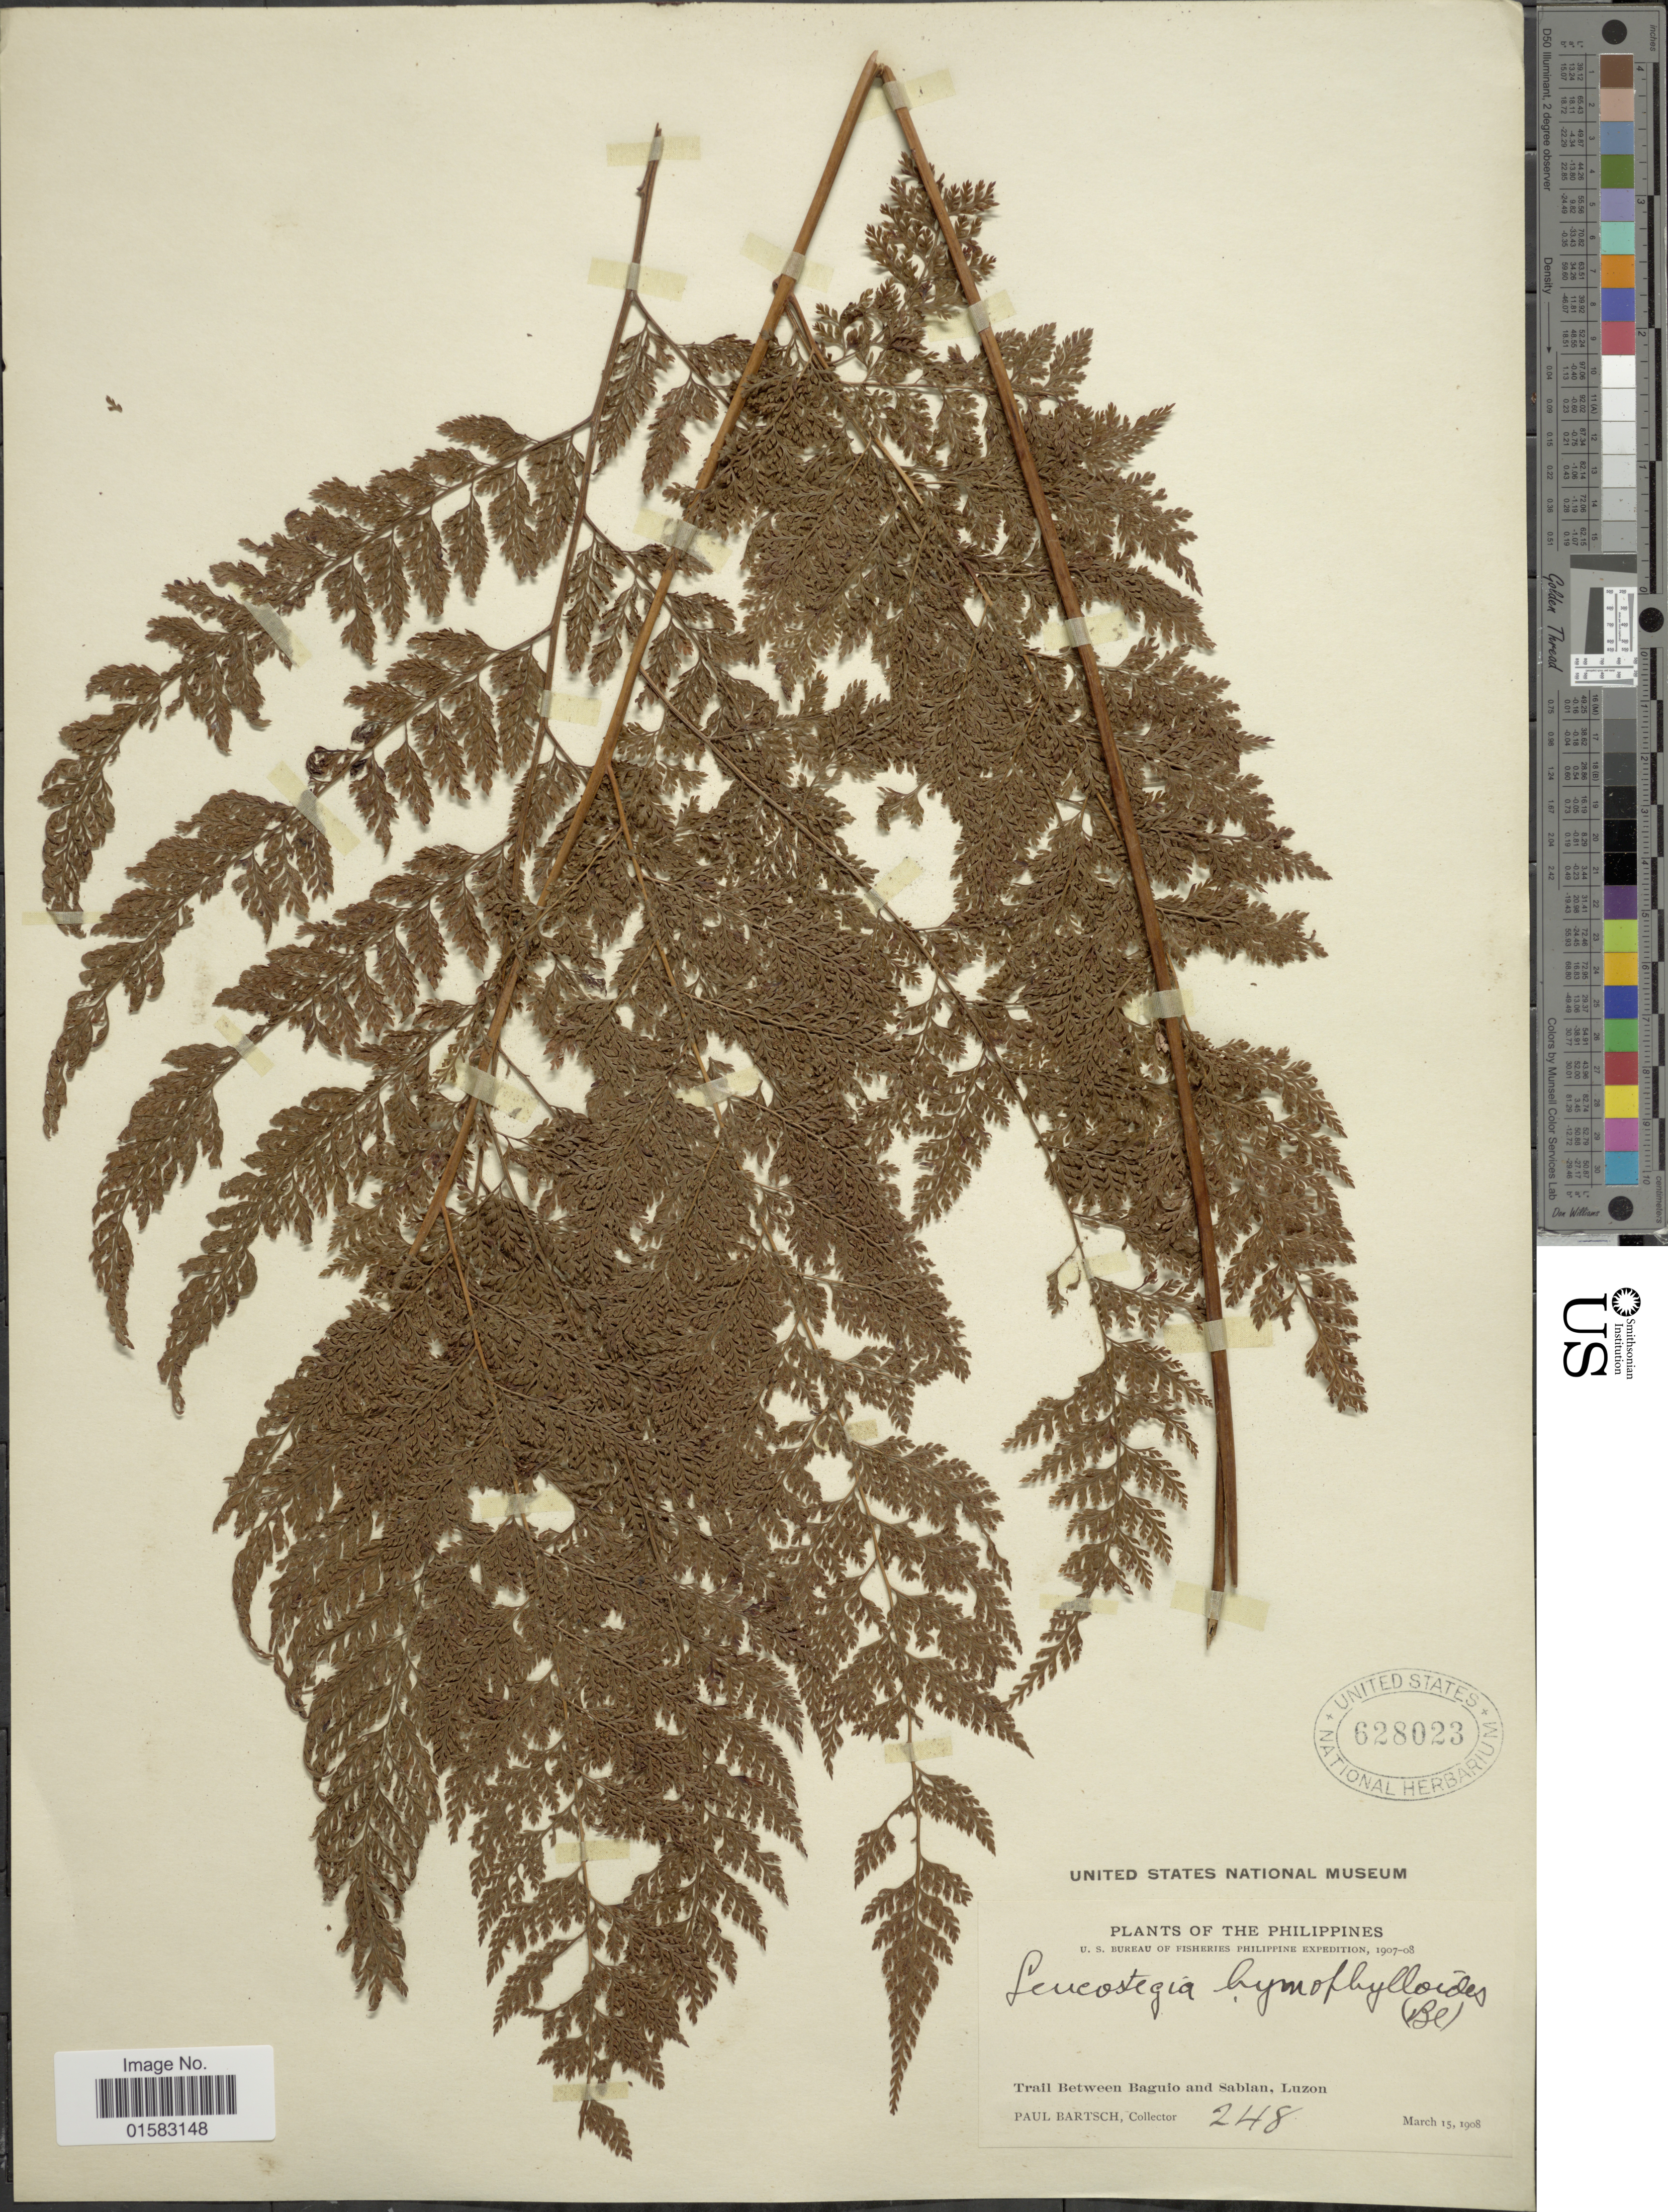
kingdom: Plantae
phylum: Tracheophyta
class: Polypodiopsida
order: Polypodiales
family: Davalliaceae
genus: Davallia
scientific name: Davallia hymenophylloides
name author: (Bedd.) Kuhn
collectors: P. Bartsch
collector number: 248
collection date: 1908-03-15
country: Philippines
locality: Trail between Baguio and Sablan, Luzon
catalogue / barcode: US 628023